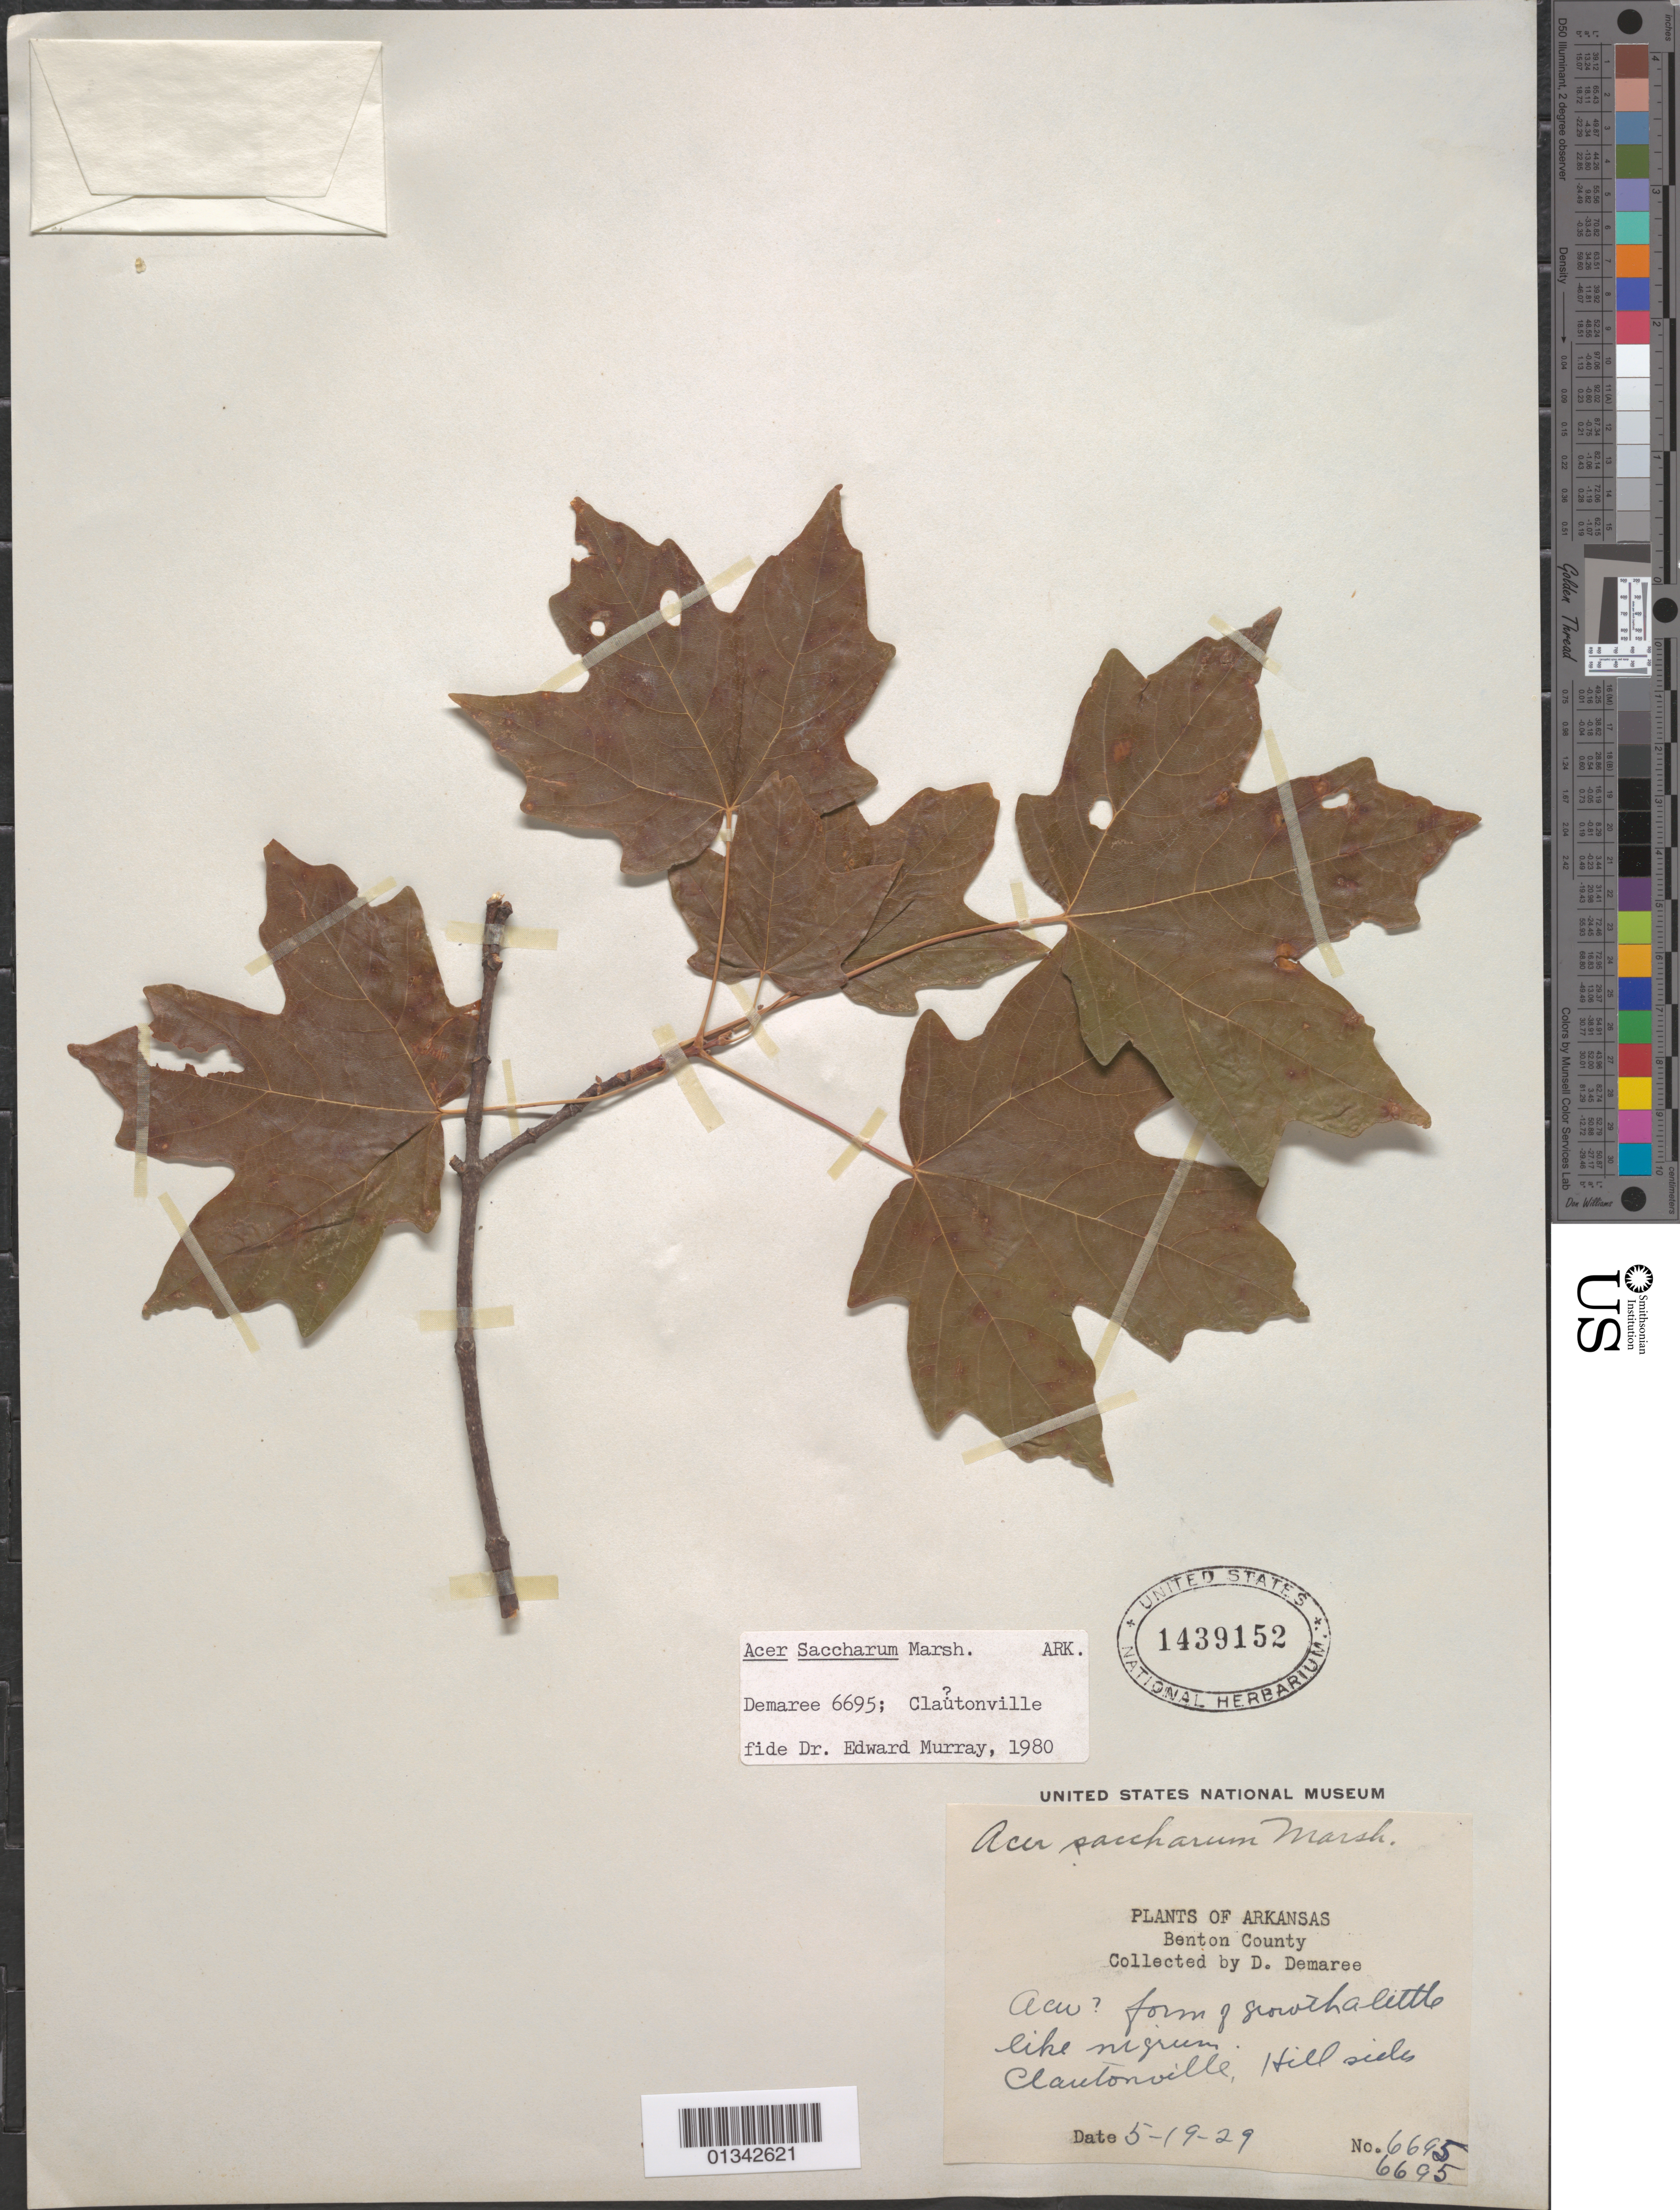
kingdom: Plantae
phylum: Tracheophyta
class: Magnoliopsida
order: Sapindales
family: Sapindaceae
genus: Acer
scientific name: Acer saccharum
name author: Marshall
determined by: Murray, Edward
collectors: D. Demaree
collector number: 6695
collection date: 1929-05-19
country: United States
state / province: Arkansas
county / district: Benton County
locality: Benton County, Clantonville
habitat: Hillsides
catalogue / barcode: US 1439152